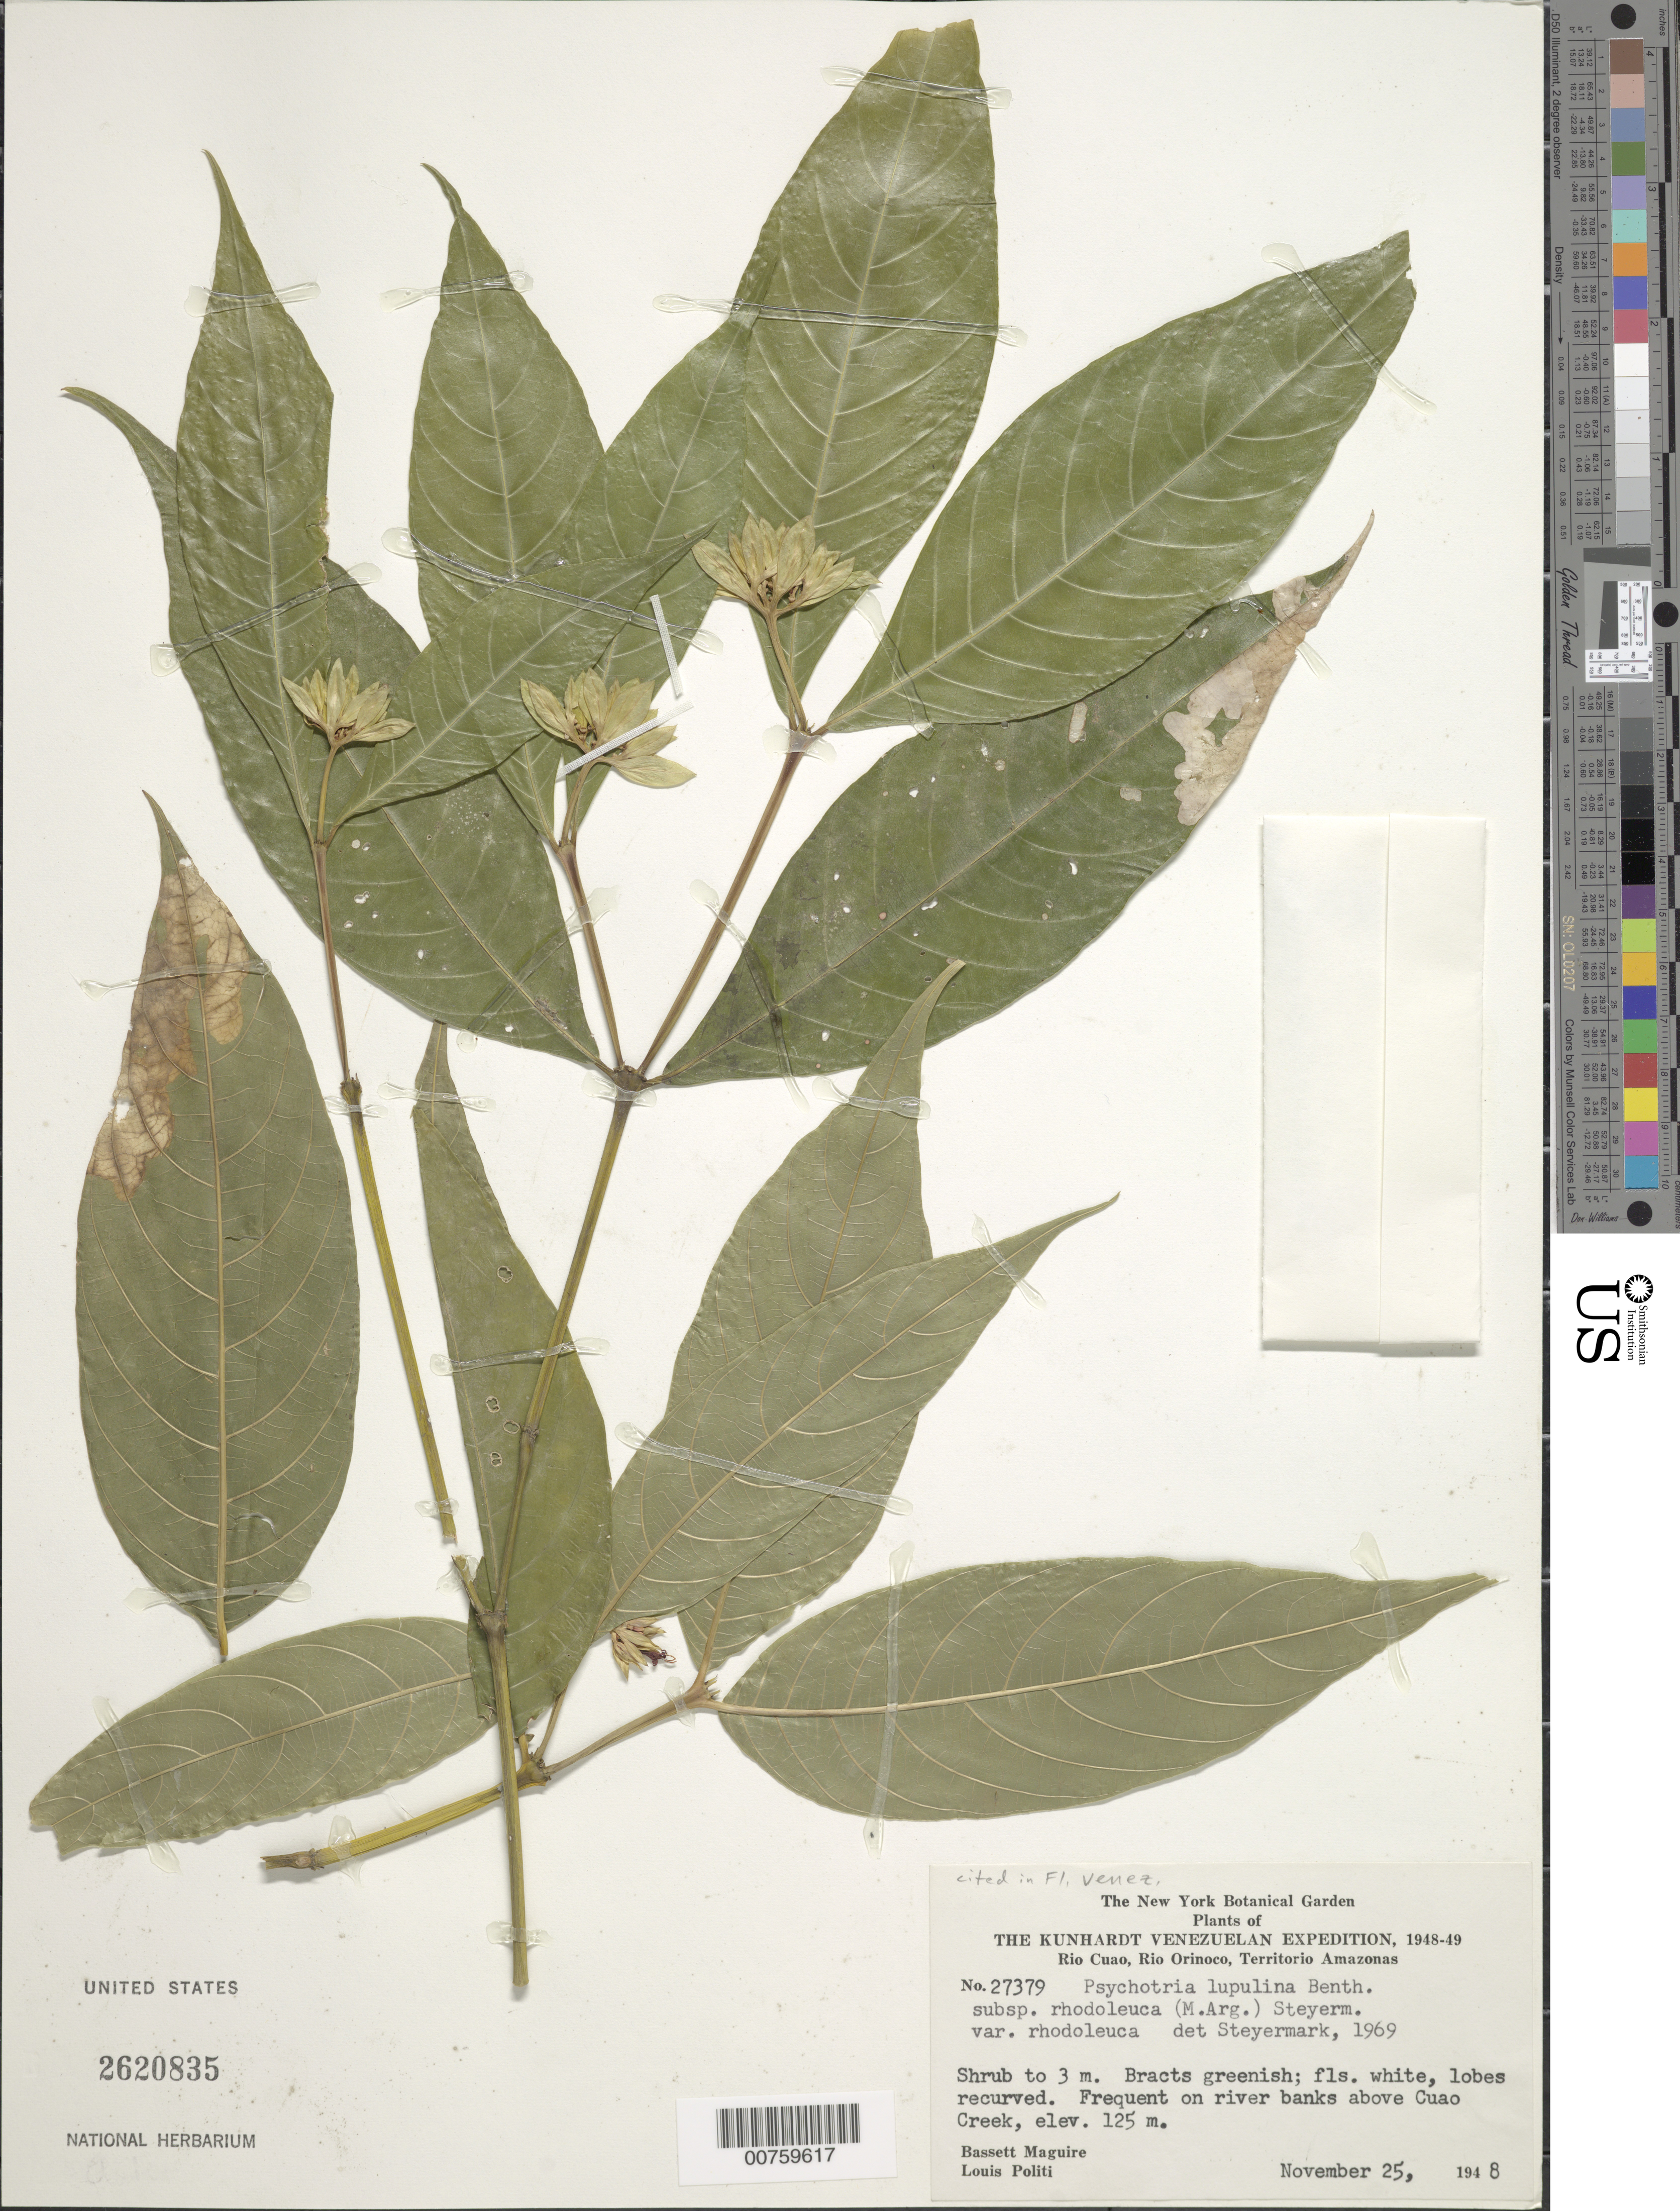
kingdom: Plantae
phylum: Tracheophyta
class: Magnoliopsida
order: Gentianales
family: Rubiaceae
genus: Psychotria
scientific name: Psychotria lupulina var. rhodoleuca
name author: (Müll. Arg.) Steyerm.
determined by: Steyermark, Julian A., (VEN)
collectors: B. Maguire & L. Politi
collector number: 27379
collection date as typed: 24-Nov-48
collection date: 1948-11-24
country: Venezuela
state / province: Amazonas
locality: Río Cuao, Río Orinoco, above Cuao Creek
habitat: River banks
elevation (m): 145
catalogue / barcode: US 2620835